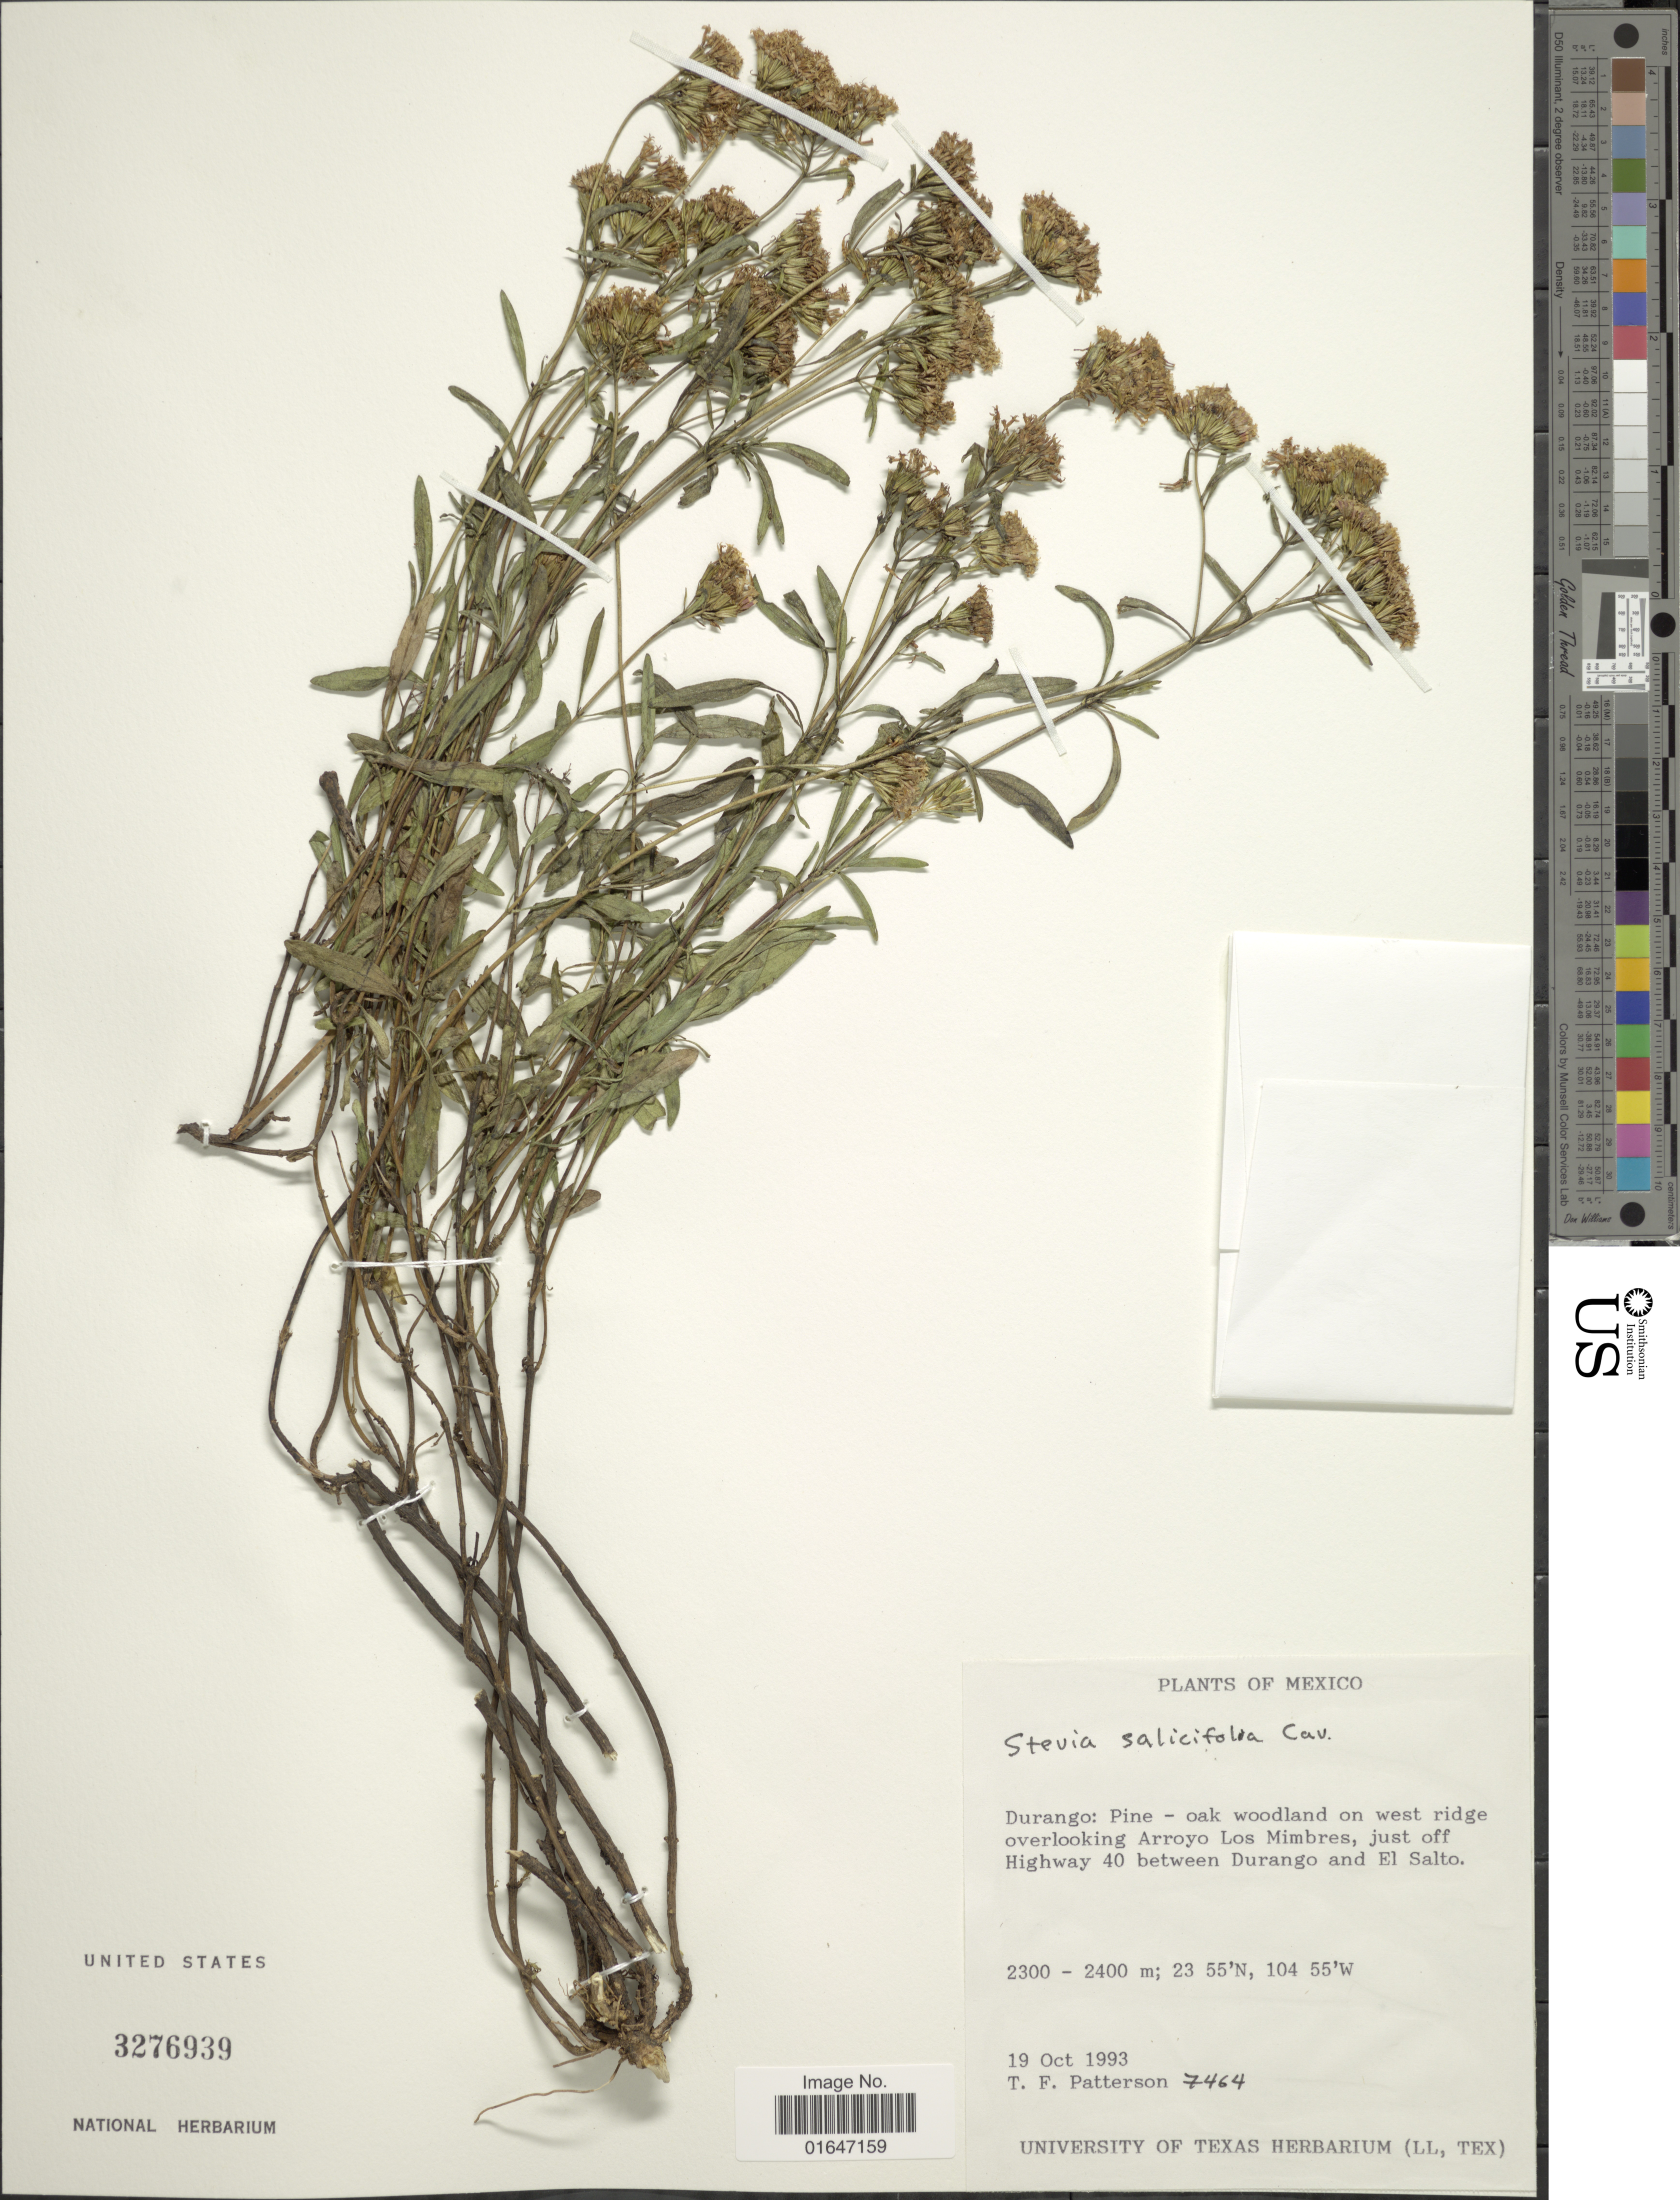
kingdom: Plantae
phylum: Tracheophyta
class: Magnoliopsida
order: Asterales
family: Asteraceae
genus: Stevia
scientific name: Stevia salicifolia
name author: Cav.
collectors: T. Patterson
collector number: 7464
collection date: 1993-10-19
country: Mexico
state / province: Durango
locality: Pine - oak woodland on west ridge overlooking Arroyo Los Mimbres, just off highway 40 Between Durango and El Salto.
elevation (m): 2300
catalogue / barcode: US 3276939